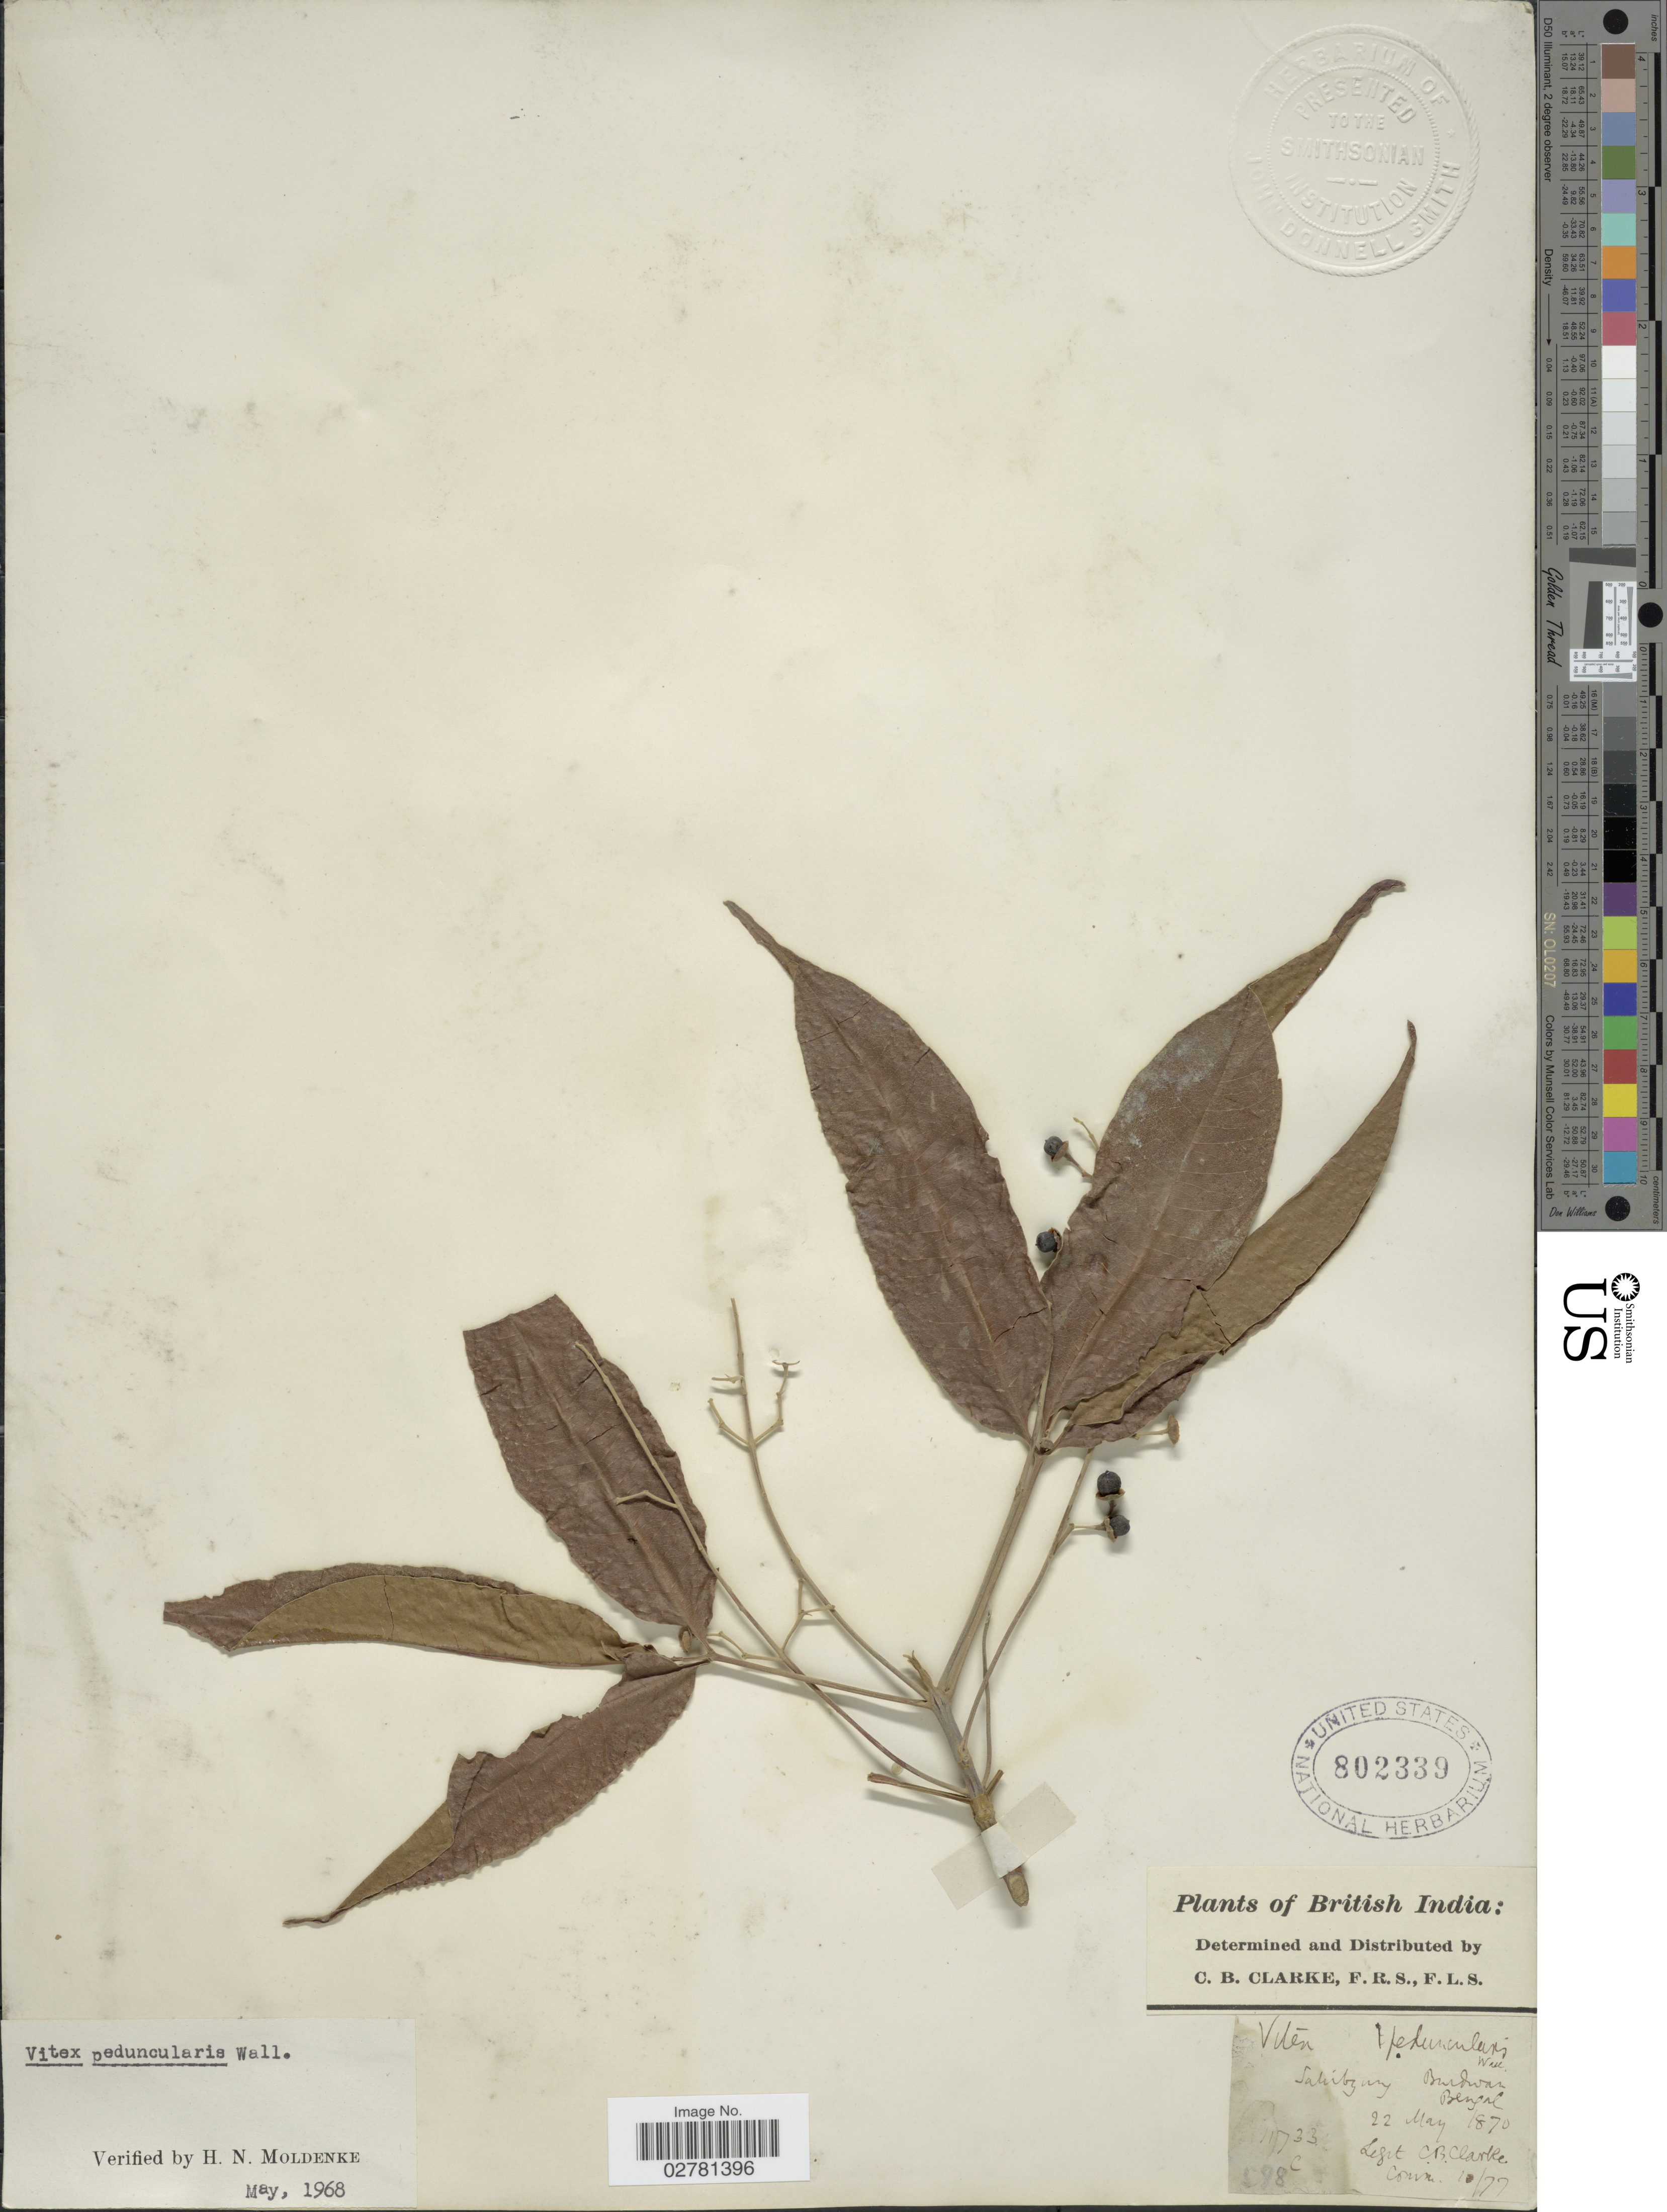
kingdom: Plantae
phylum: Tracheophyta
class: Magnoliopsida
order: Lamiales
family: Lamiaceae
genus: Vitex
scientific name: Vitex peduncularis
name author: Wall.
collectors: C. B. Clarke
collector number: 11733C/598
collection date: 1870-05-22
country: India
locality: British India. Salisbury. Bardwan [interpreted]. Bengal.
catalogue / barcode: US 802339